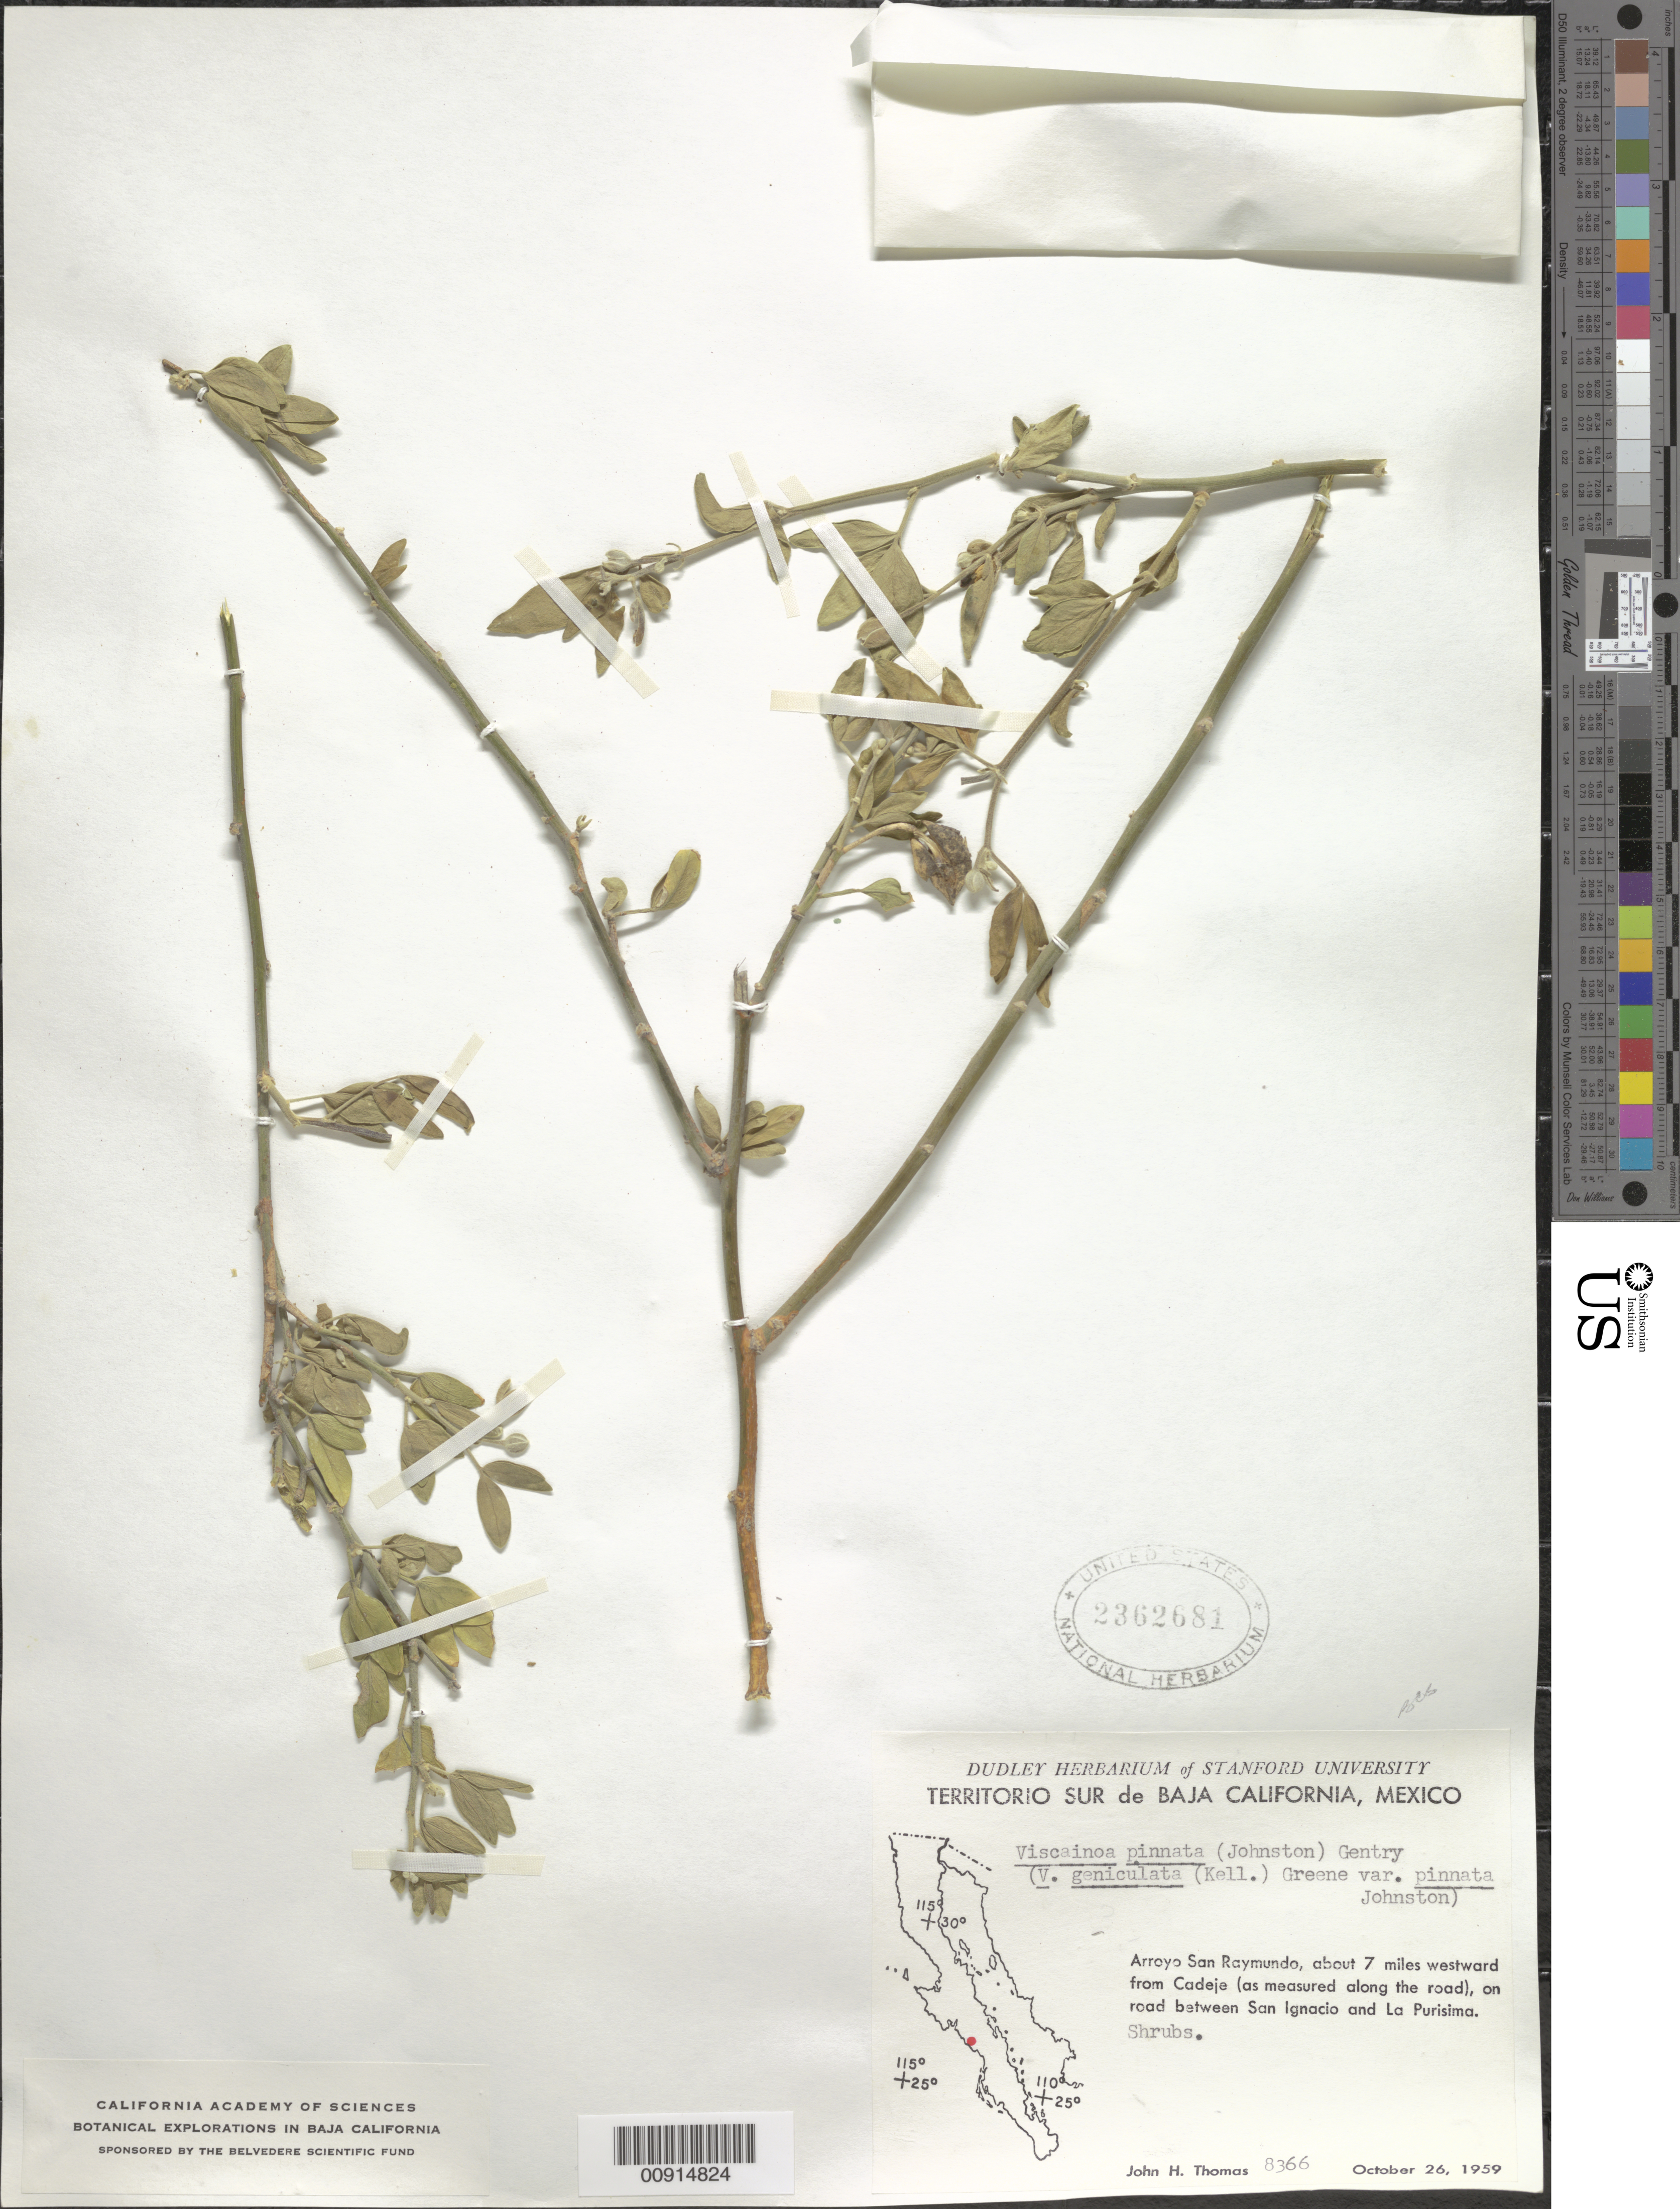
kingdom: Plantae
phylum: Tracheophyta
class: Magnoliopsida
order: Zygophyllales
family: Zygophyllaceae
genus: Viscainoa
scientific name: Viscainoa geniculata var. pinnata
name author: I.M. Johnst.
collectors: J. H. Thomas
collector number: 8366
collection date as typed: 26 Oct 1959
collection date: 1959-10-26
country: Mexico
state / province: Baja California Sur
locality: Arroyo San Raymundo, about 7 miles westward from Cadeje (as measured along the road), on road between San Ignacio and La Purísima.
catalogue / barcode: US 2362681